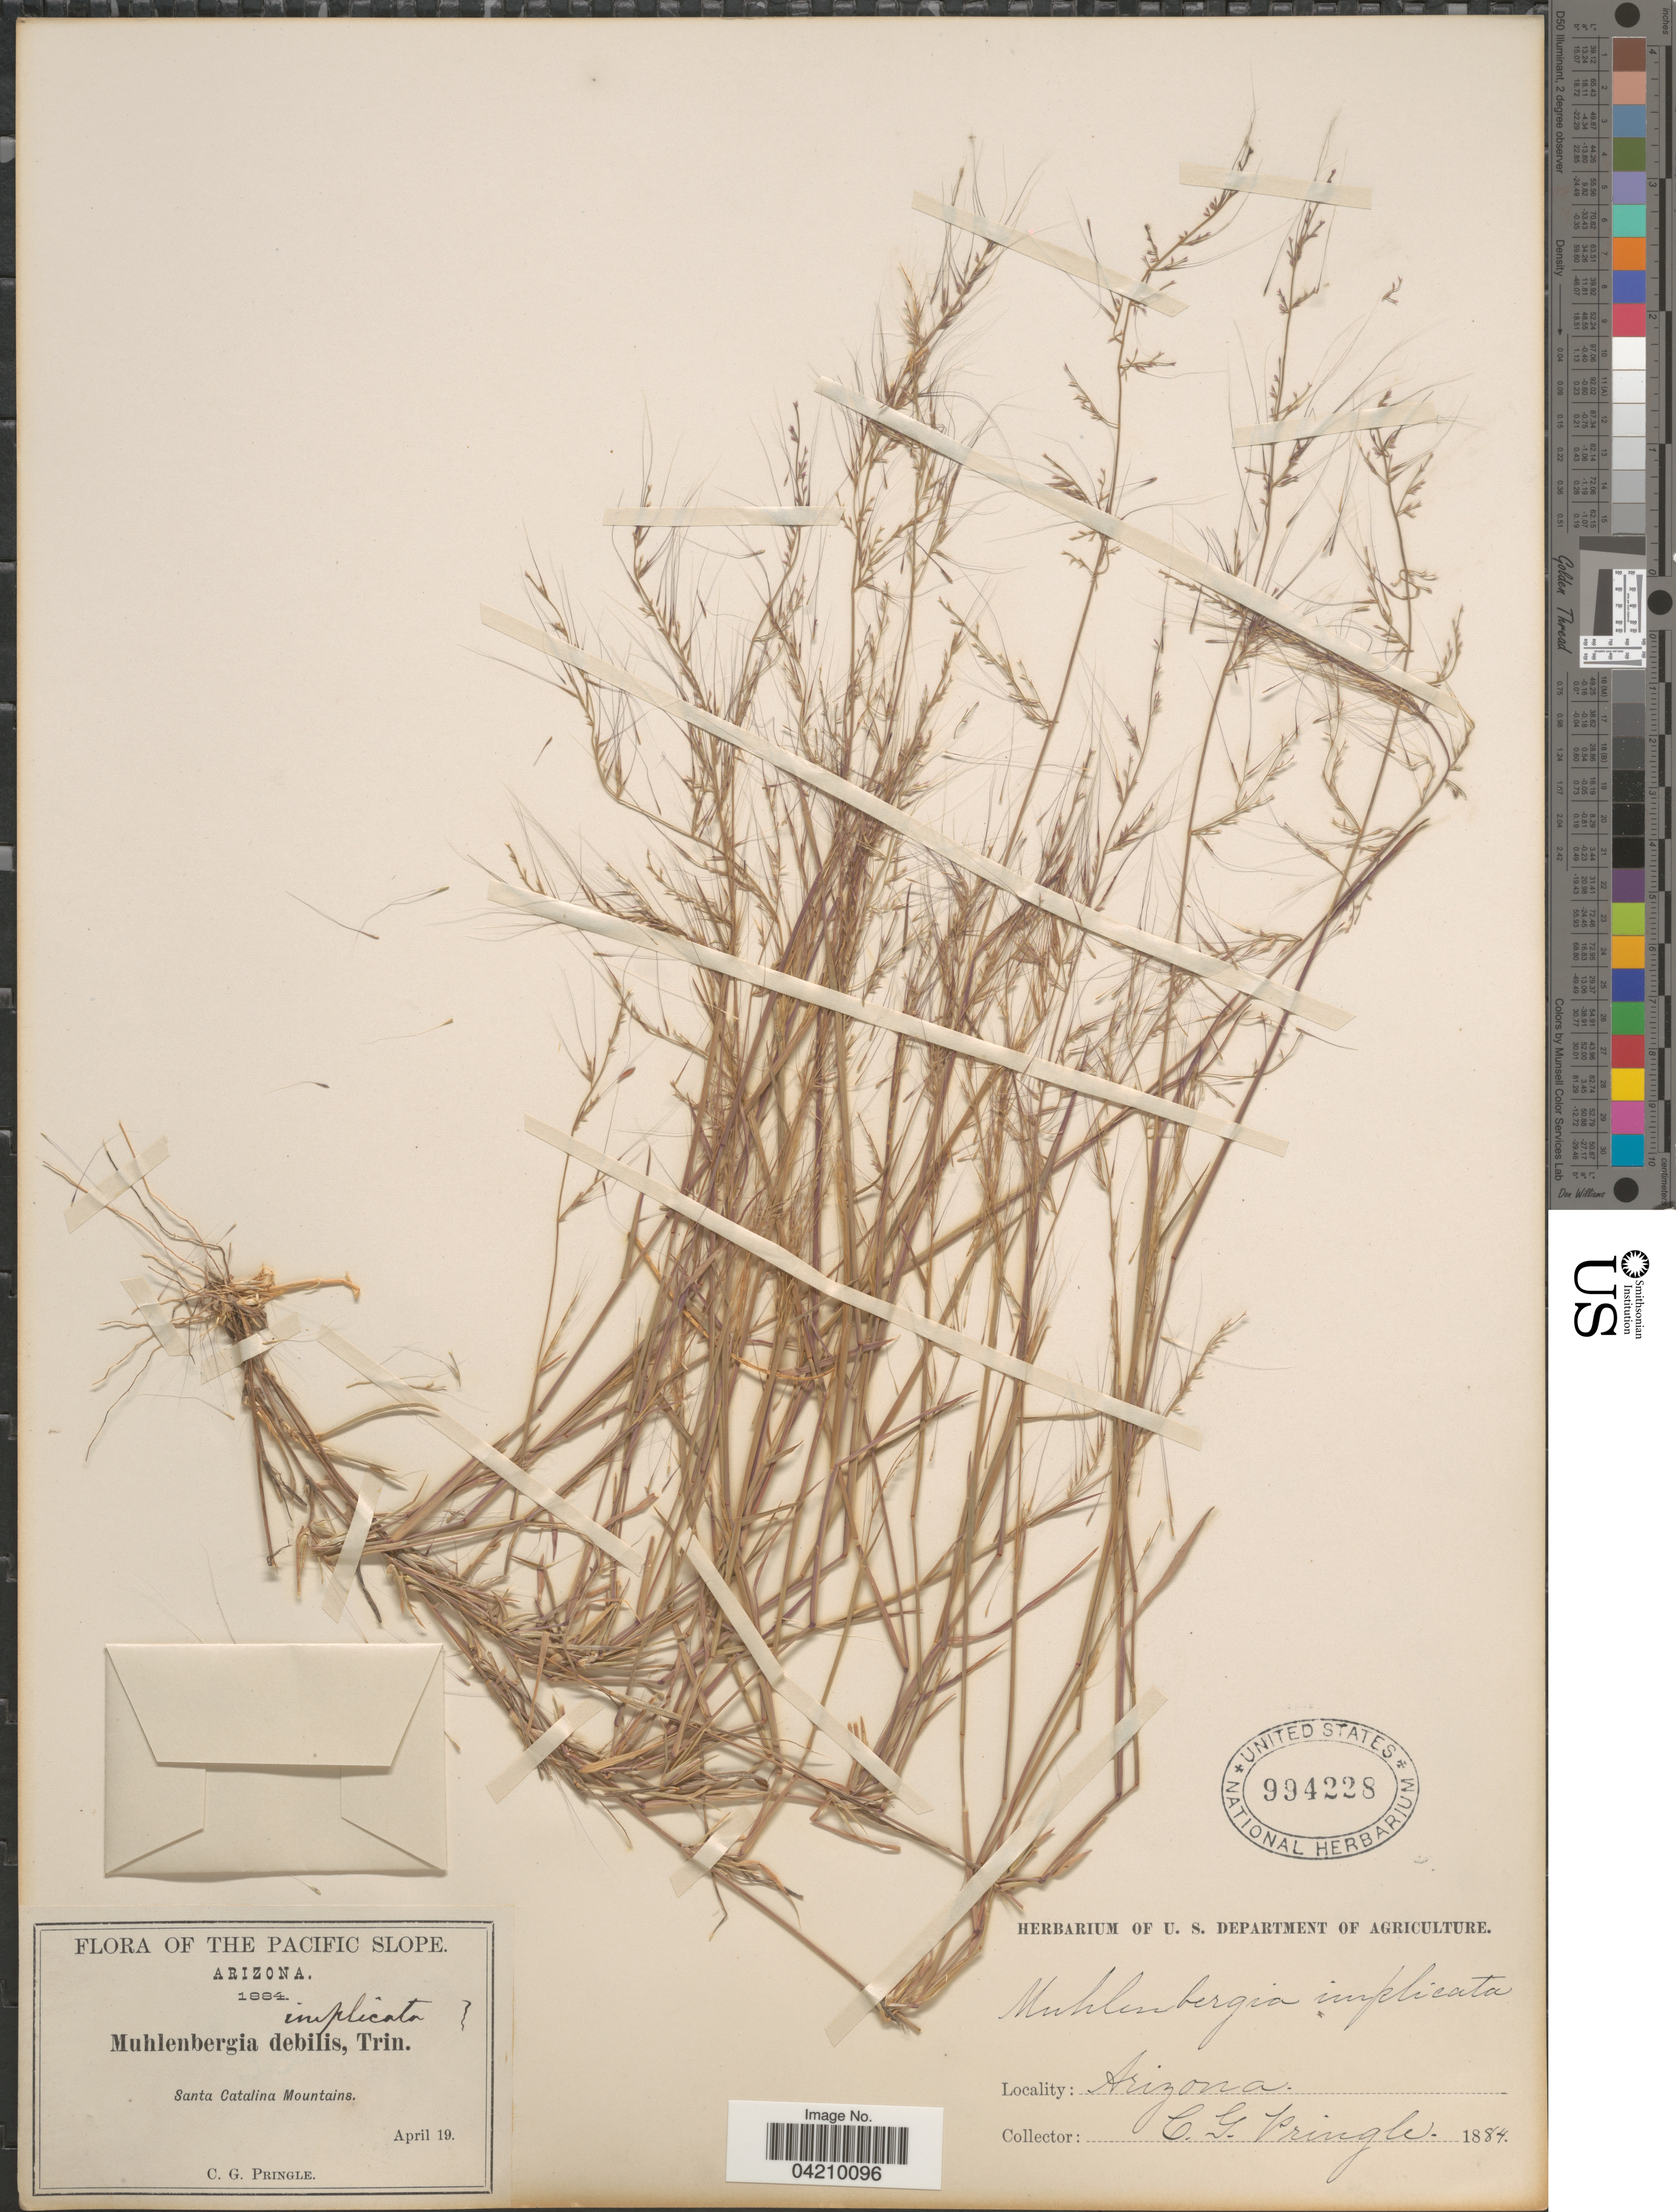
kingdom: Plantae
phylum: Tracheophyta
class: Liliopsida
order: Poales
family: Poaceae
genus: Muhlenbergia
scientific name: Muhlenbergia microsperma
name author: (DC.) Kunth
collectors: C. G. Pringle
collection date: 1884-04-19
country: United States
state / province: Arizona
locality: Pacific Slope. Santa Catalina Mountains.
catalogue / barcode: US 994228